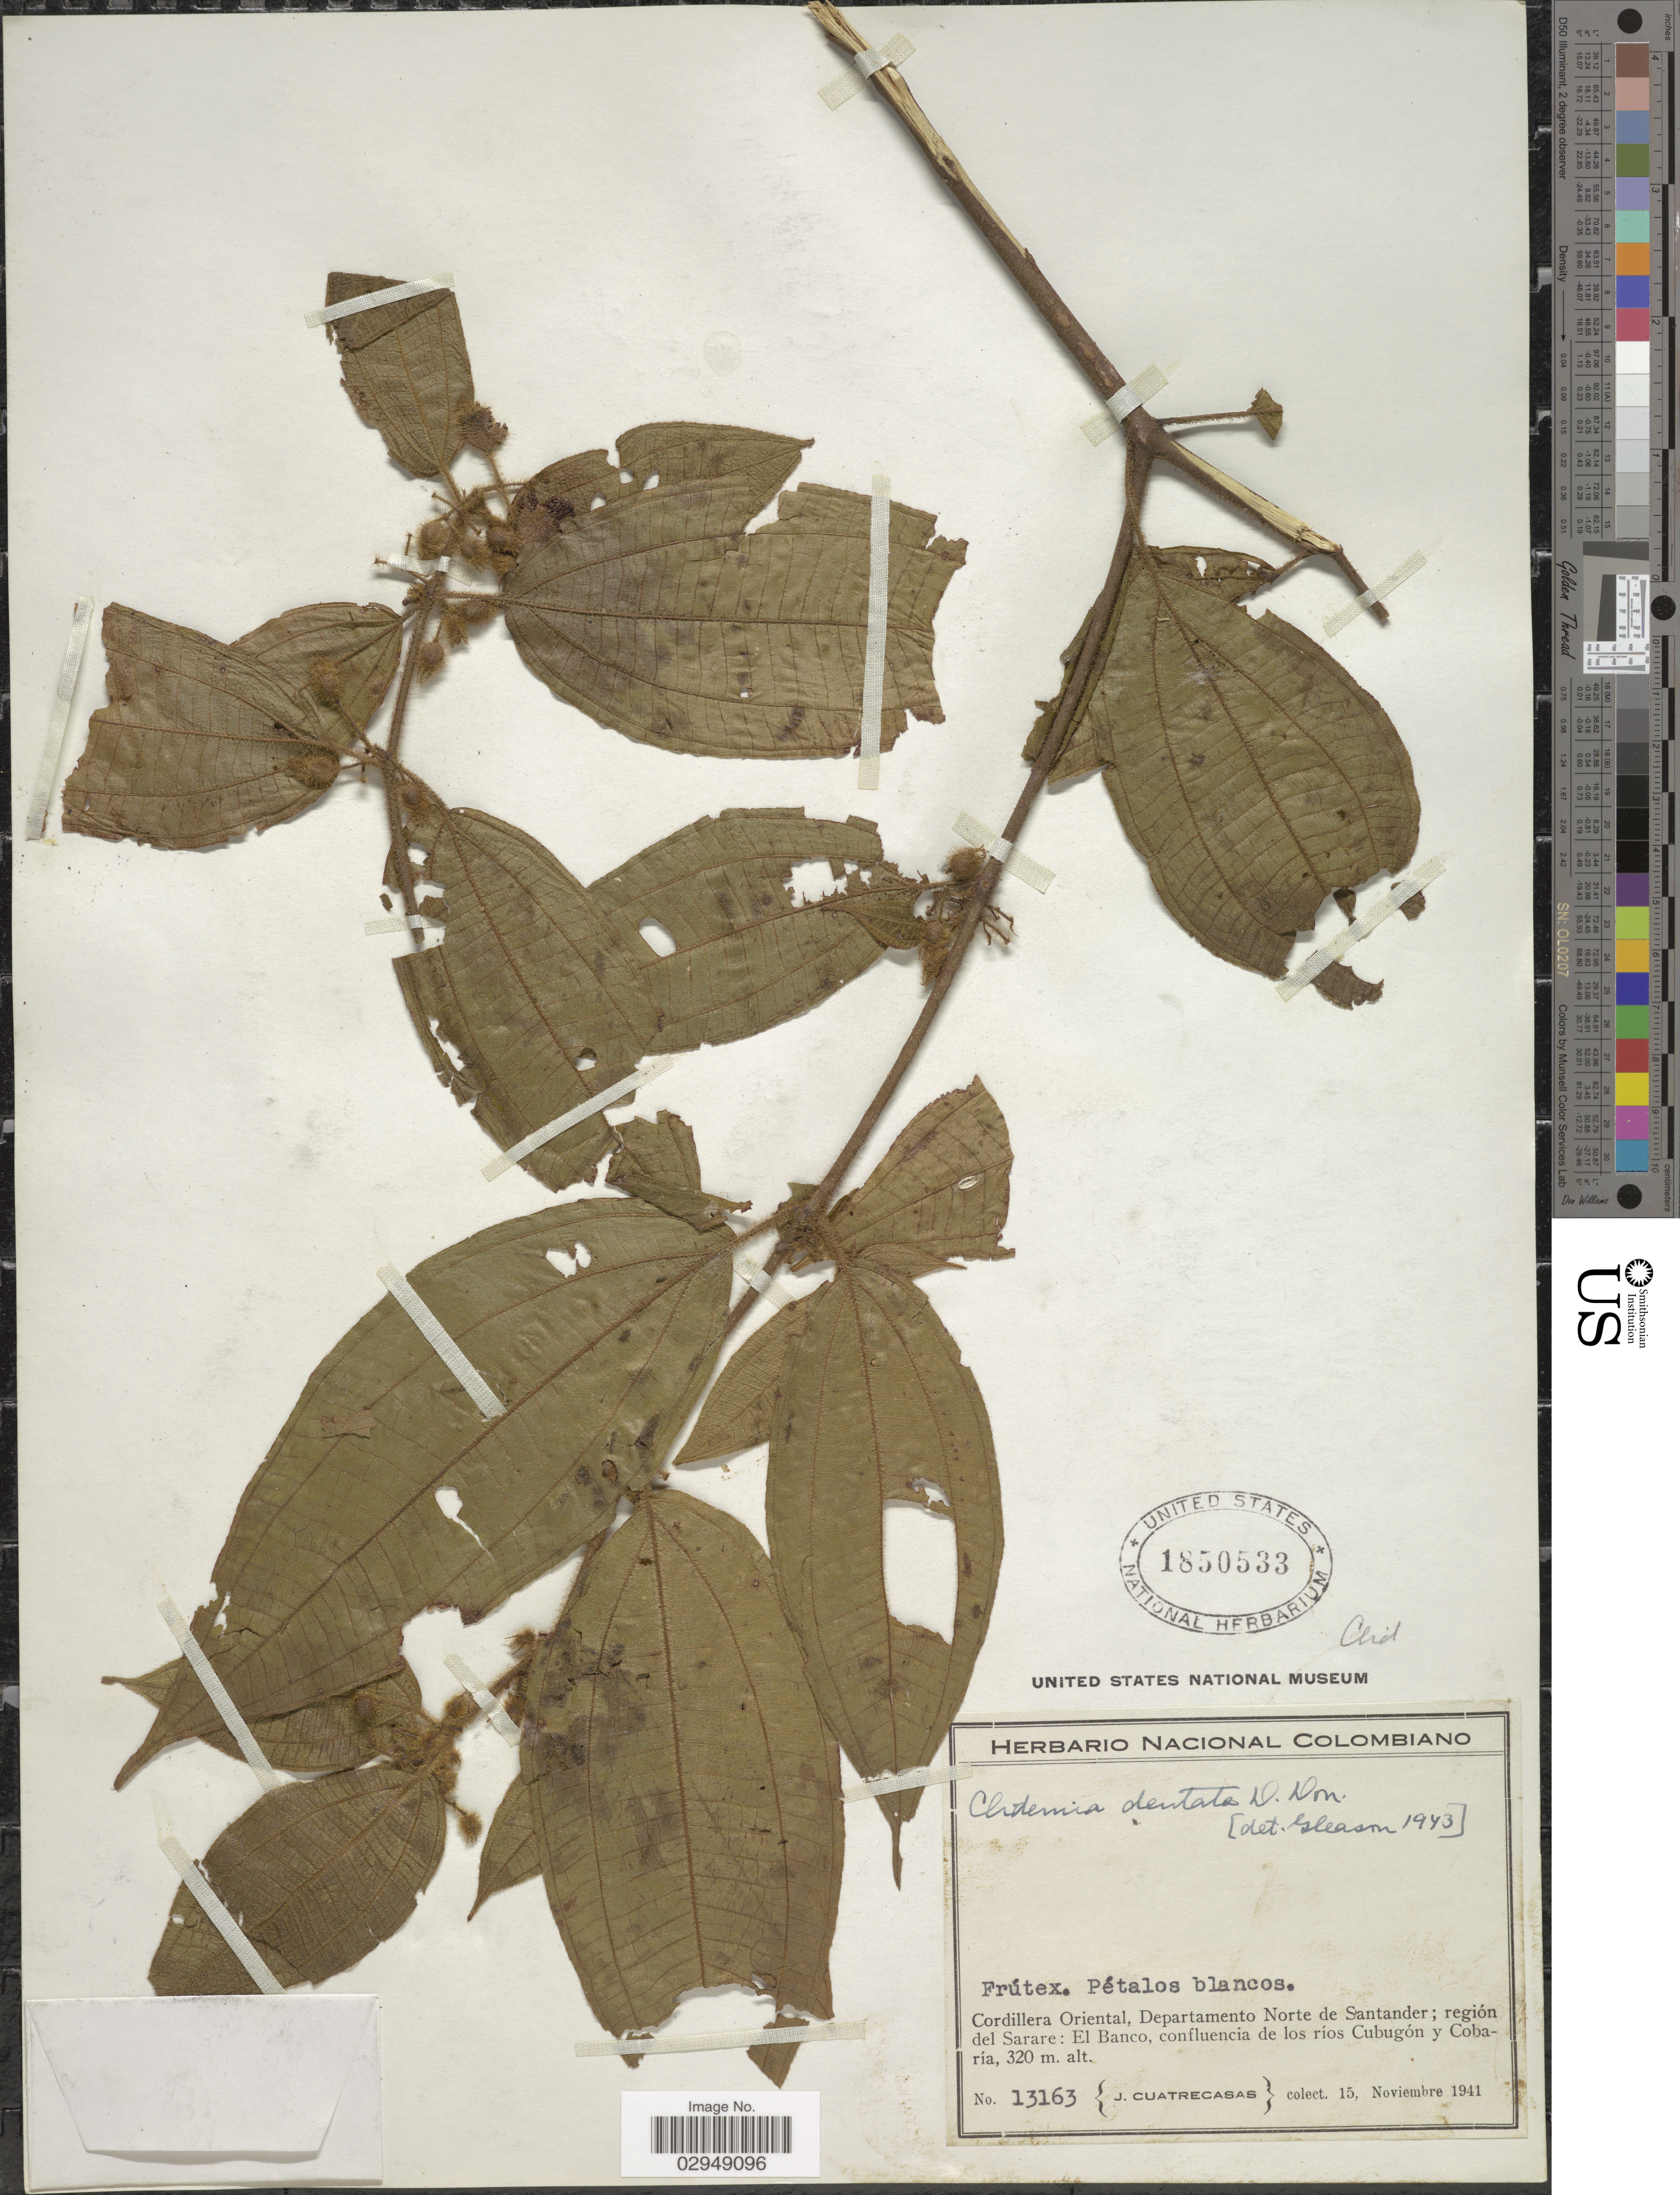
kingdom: Plantae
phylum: Tracheophyta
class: Magnoliopsida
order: Myrtales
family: Melastomataceae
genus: Clidemia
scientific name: Clidemia dentata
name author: D. Don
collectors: J. Cuatrecasas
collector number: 13163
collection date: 1941-11-15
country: Colombia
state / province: Norte de Santander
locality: Cordillera Oriental, Departamento Norte de Santander, región del Sarare, El Blanco, confluencia de los ríos Cubugón y Cobaría.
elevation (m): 320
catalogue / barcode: US 1850533